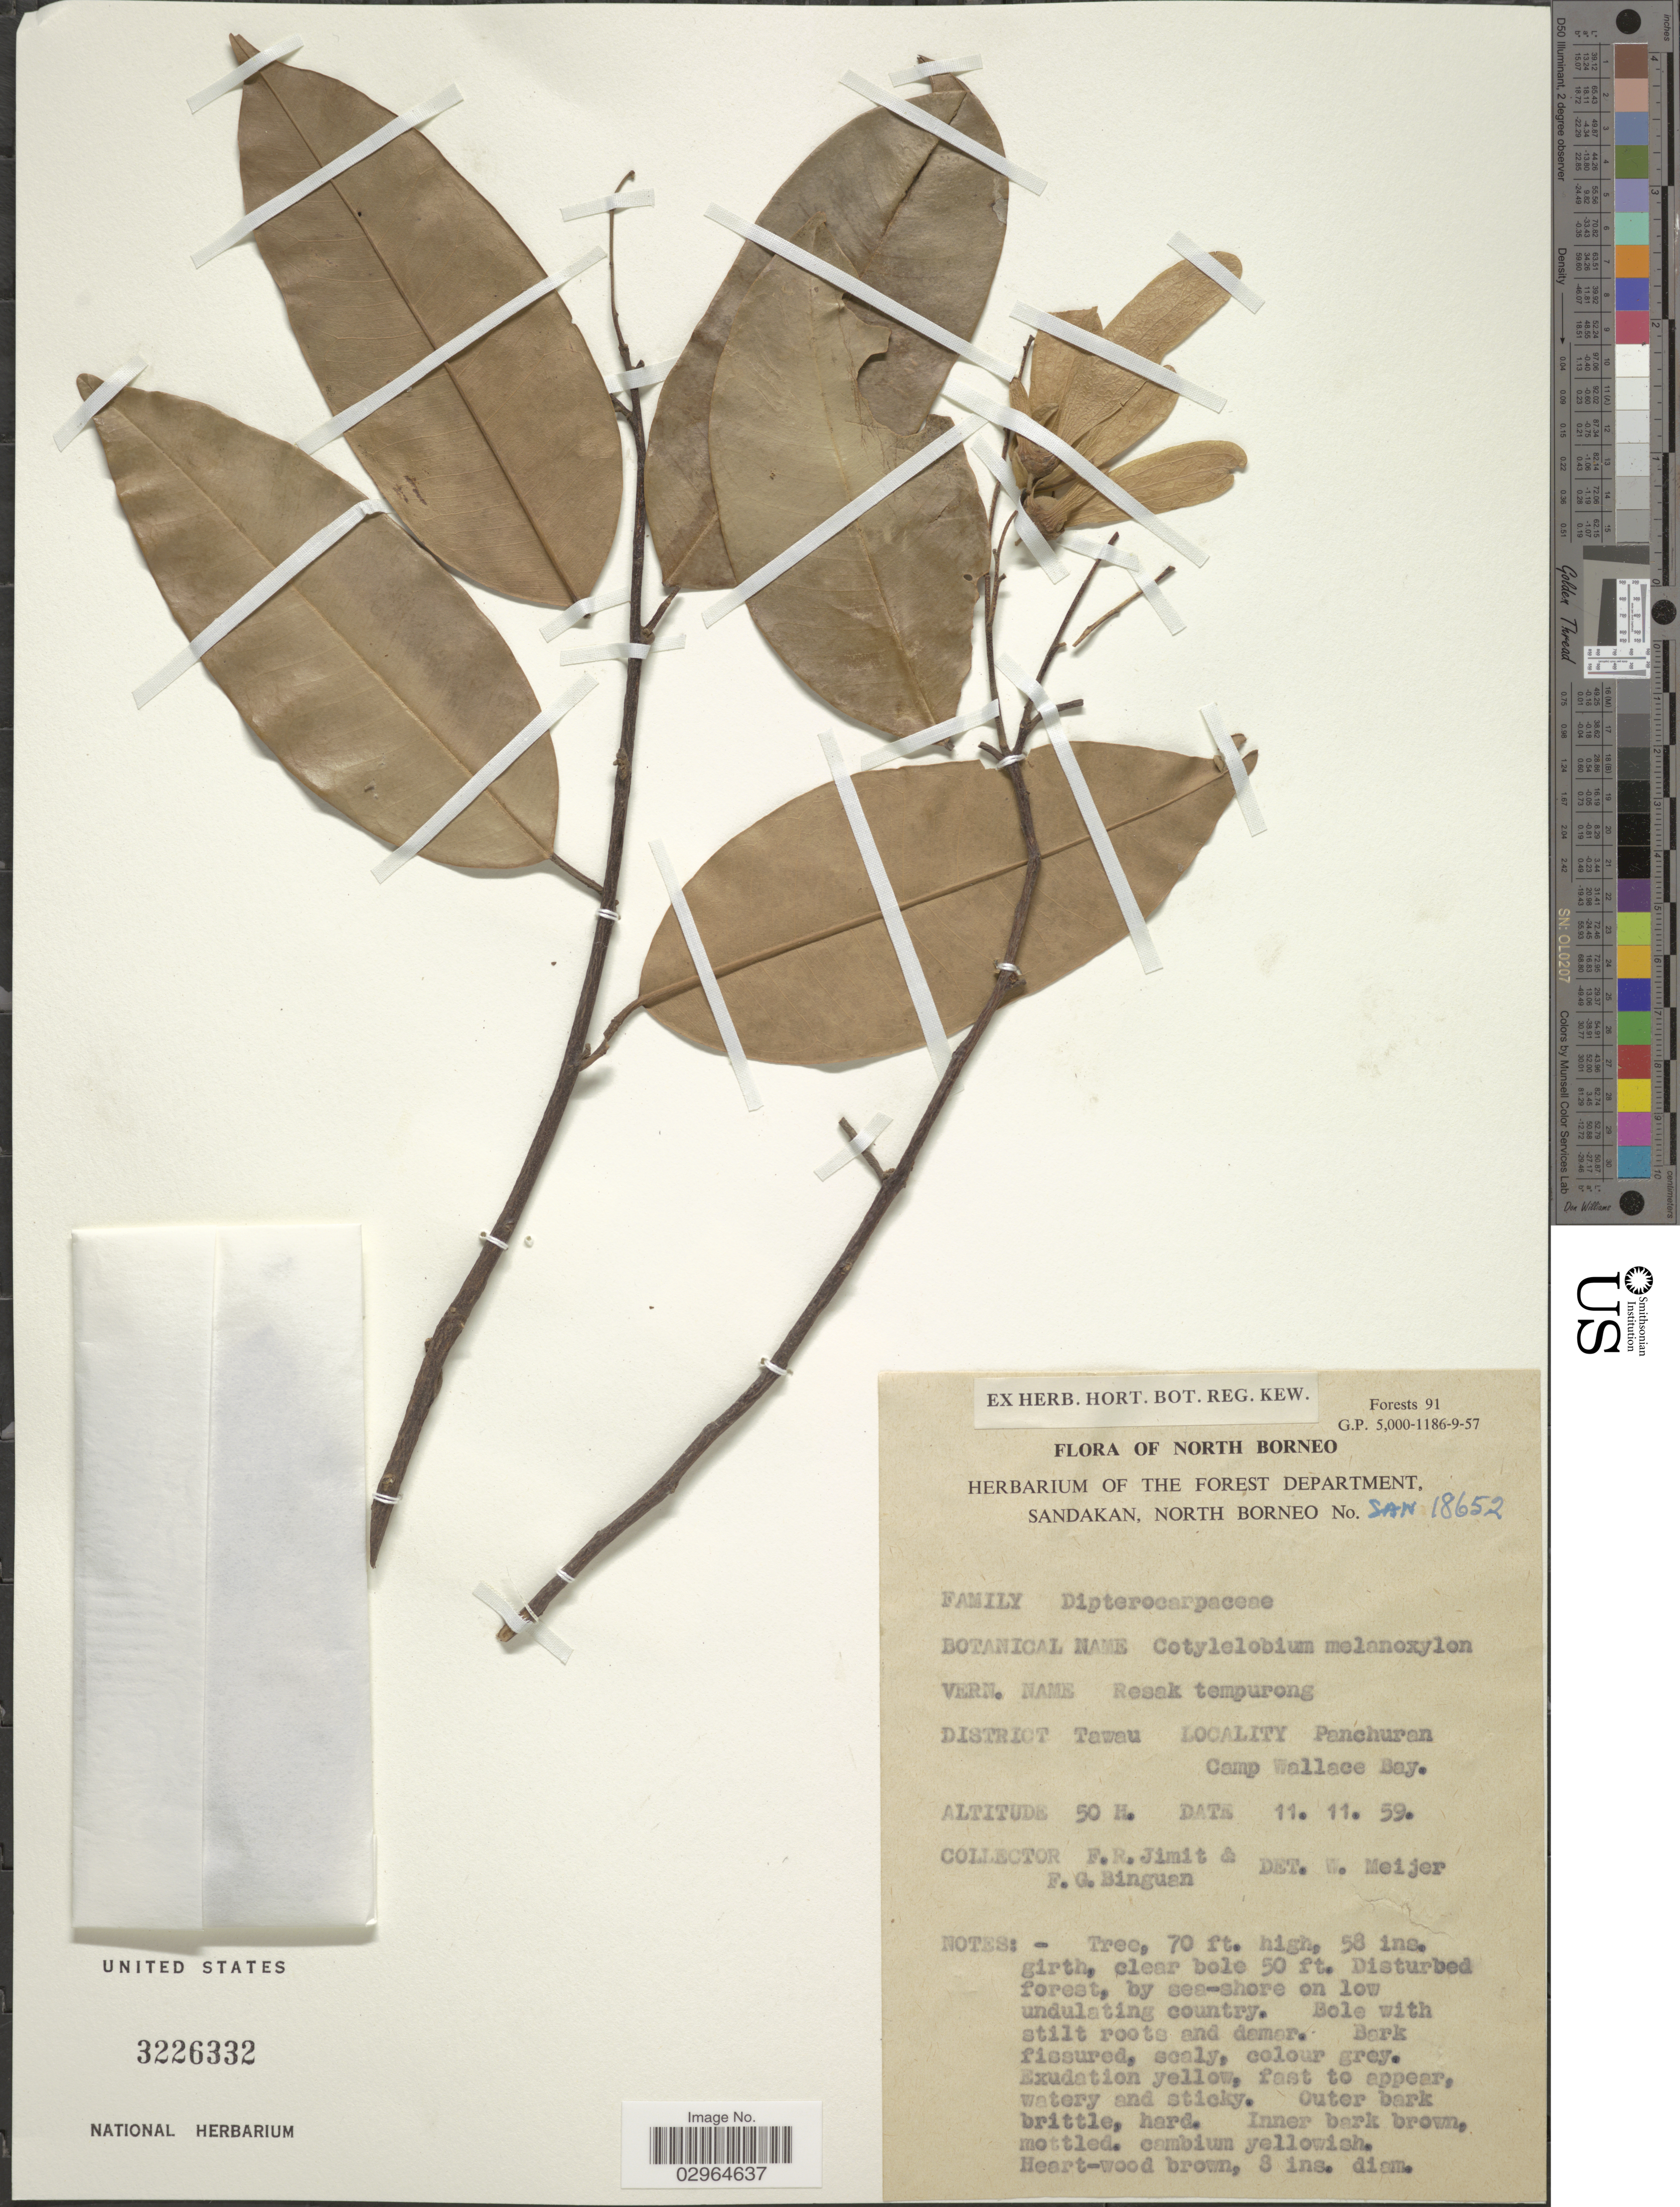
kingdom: Plantae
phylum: Tracheophyta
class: Magnoliopsida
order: Malvales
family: Dipterocarpaceae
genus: Cotylelobium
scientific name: Cotylelobium melanoxylon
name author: (Hook.) Pierre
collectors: F. Jimit & F. Binguan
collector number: SAN 18652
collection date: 1959-11-11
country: Malaysia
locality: North Borneo. District Tawau. Panchuran Camp Wallace Bay.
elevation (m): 50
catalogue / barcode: US 3226332